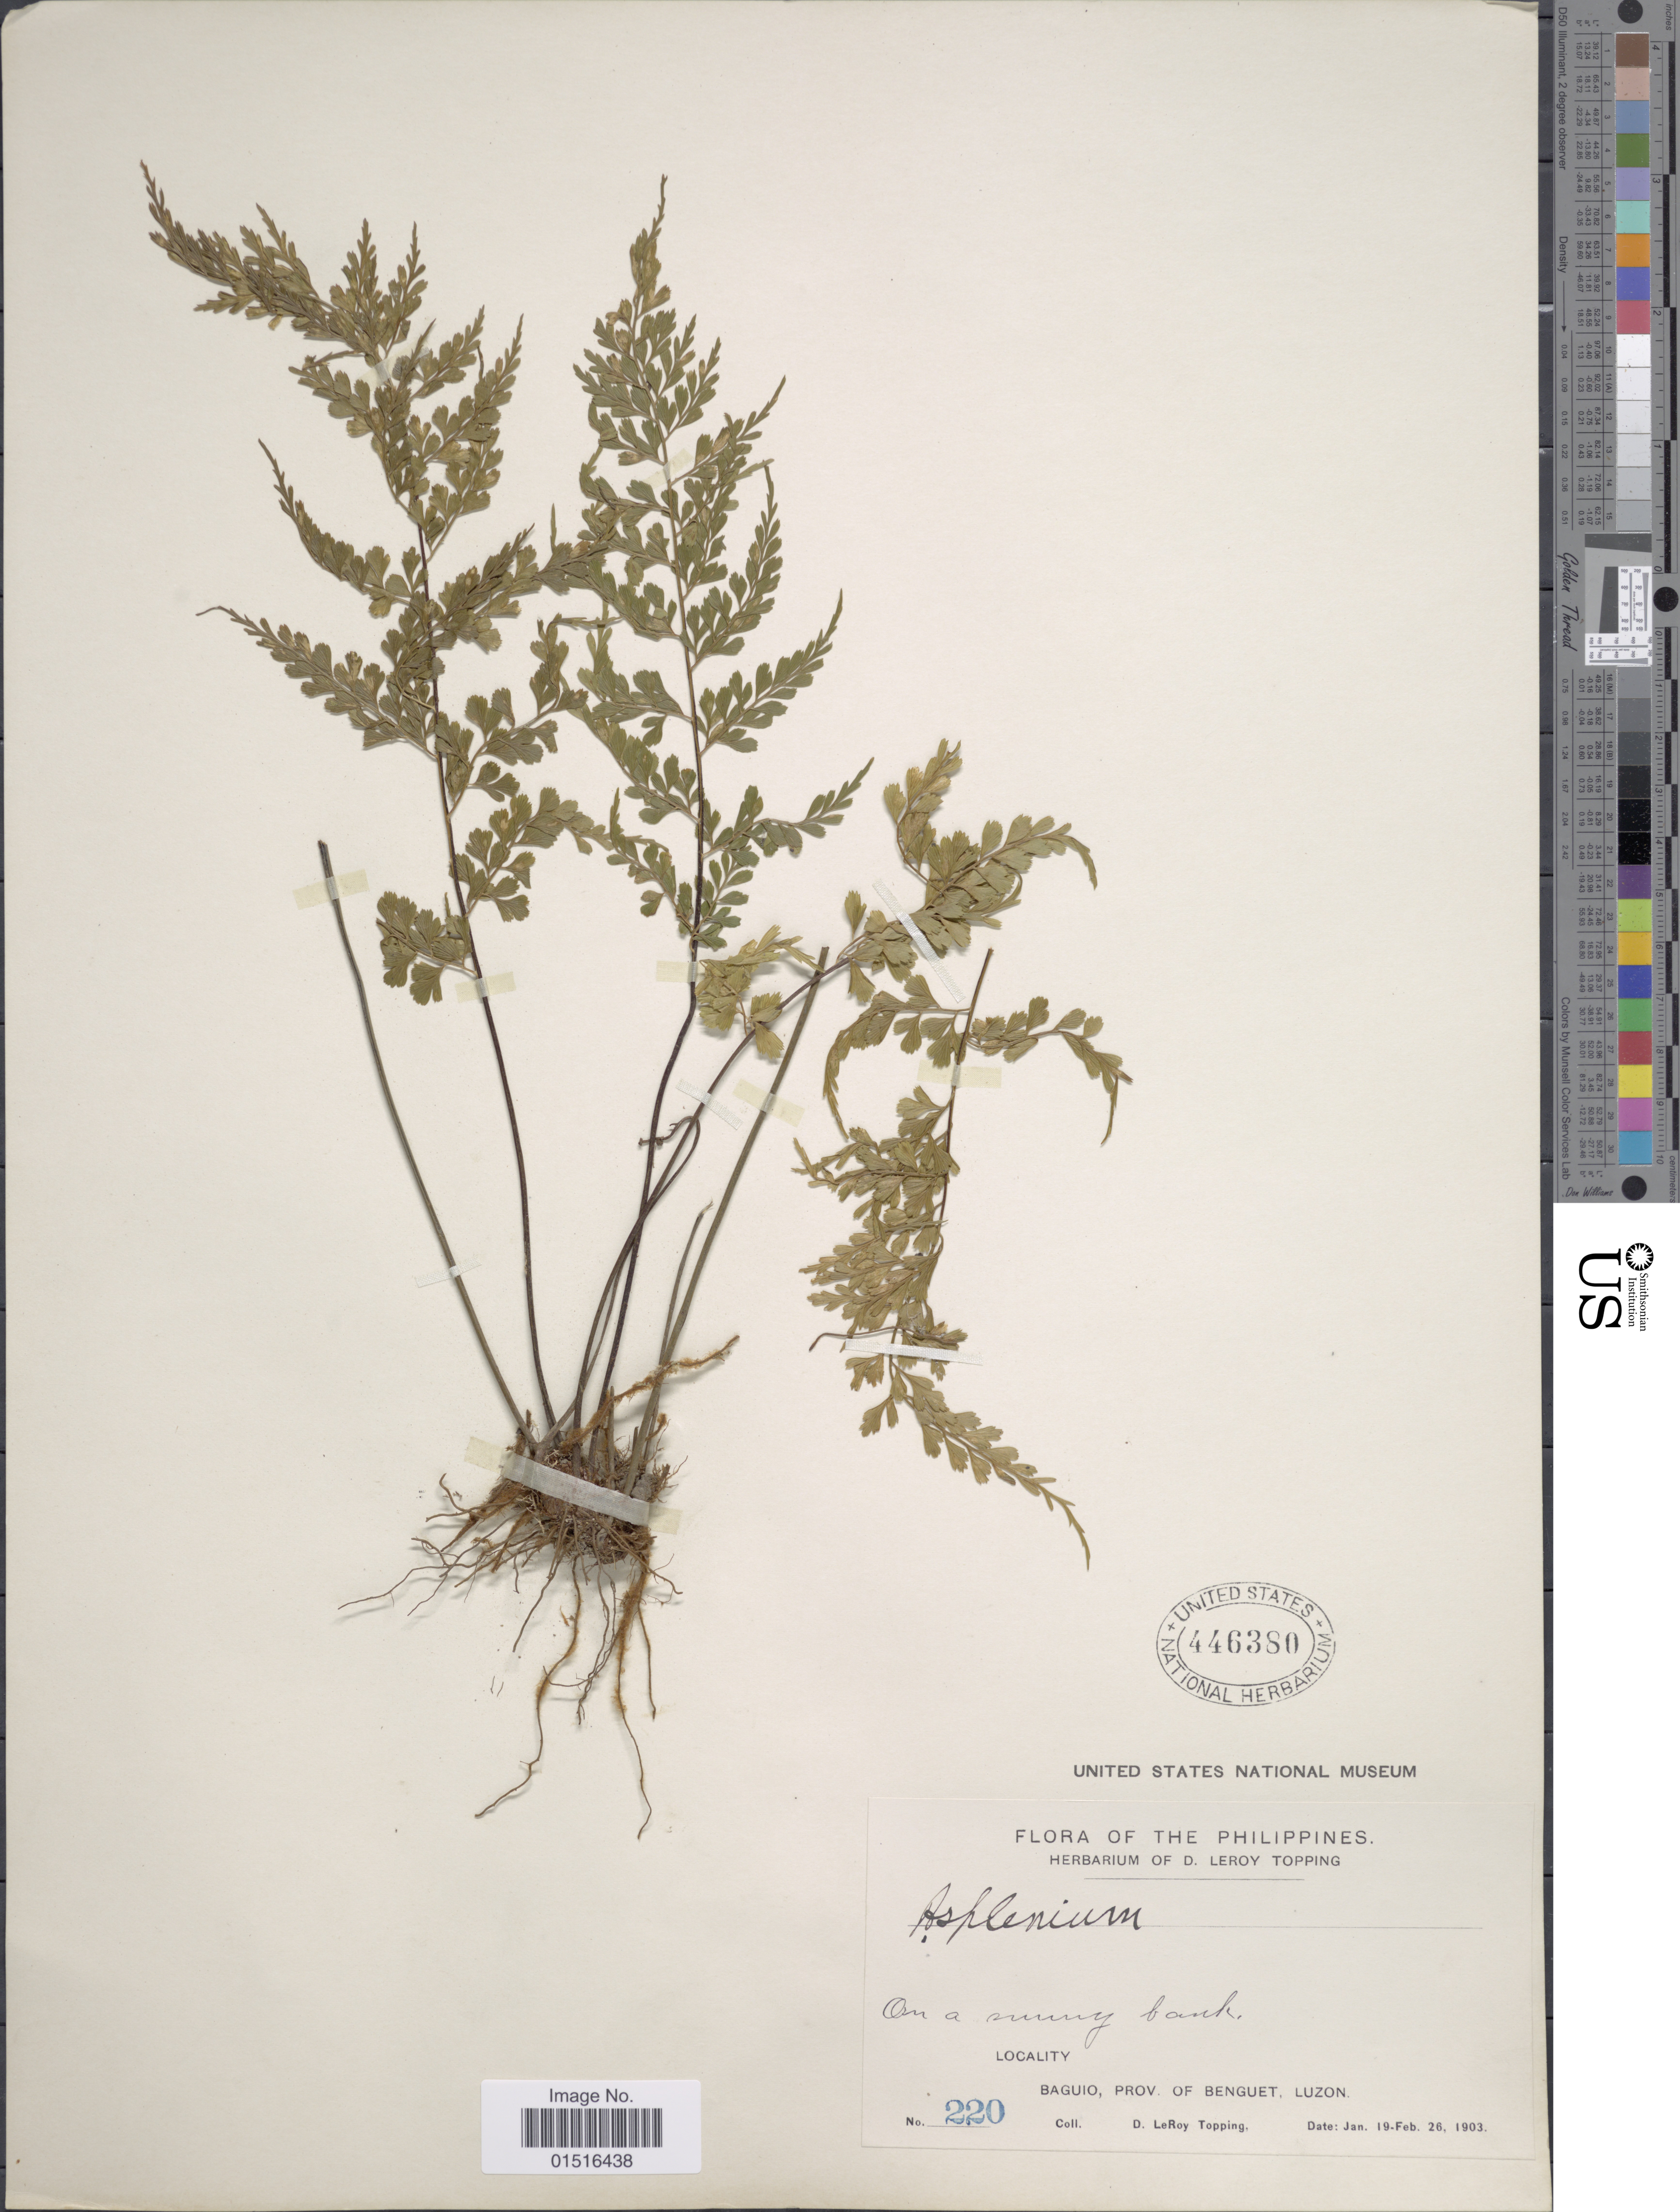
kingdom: Plantae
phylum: Tracheophyta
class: Polypodiopsida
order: Polypodiales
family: Aspleniaceae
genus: Asplenium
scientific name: Asplenium laserpitiifolium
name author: Lam.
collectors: D. L. Topping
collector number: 220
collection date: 1903-01-19/1903-02-26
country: Philippines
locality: Baguio, Prov. of Benguet, Luzon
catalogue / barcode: US 446380